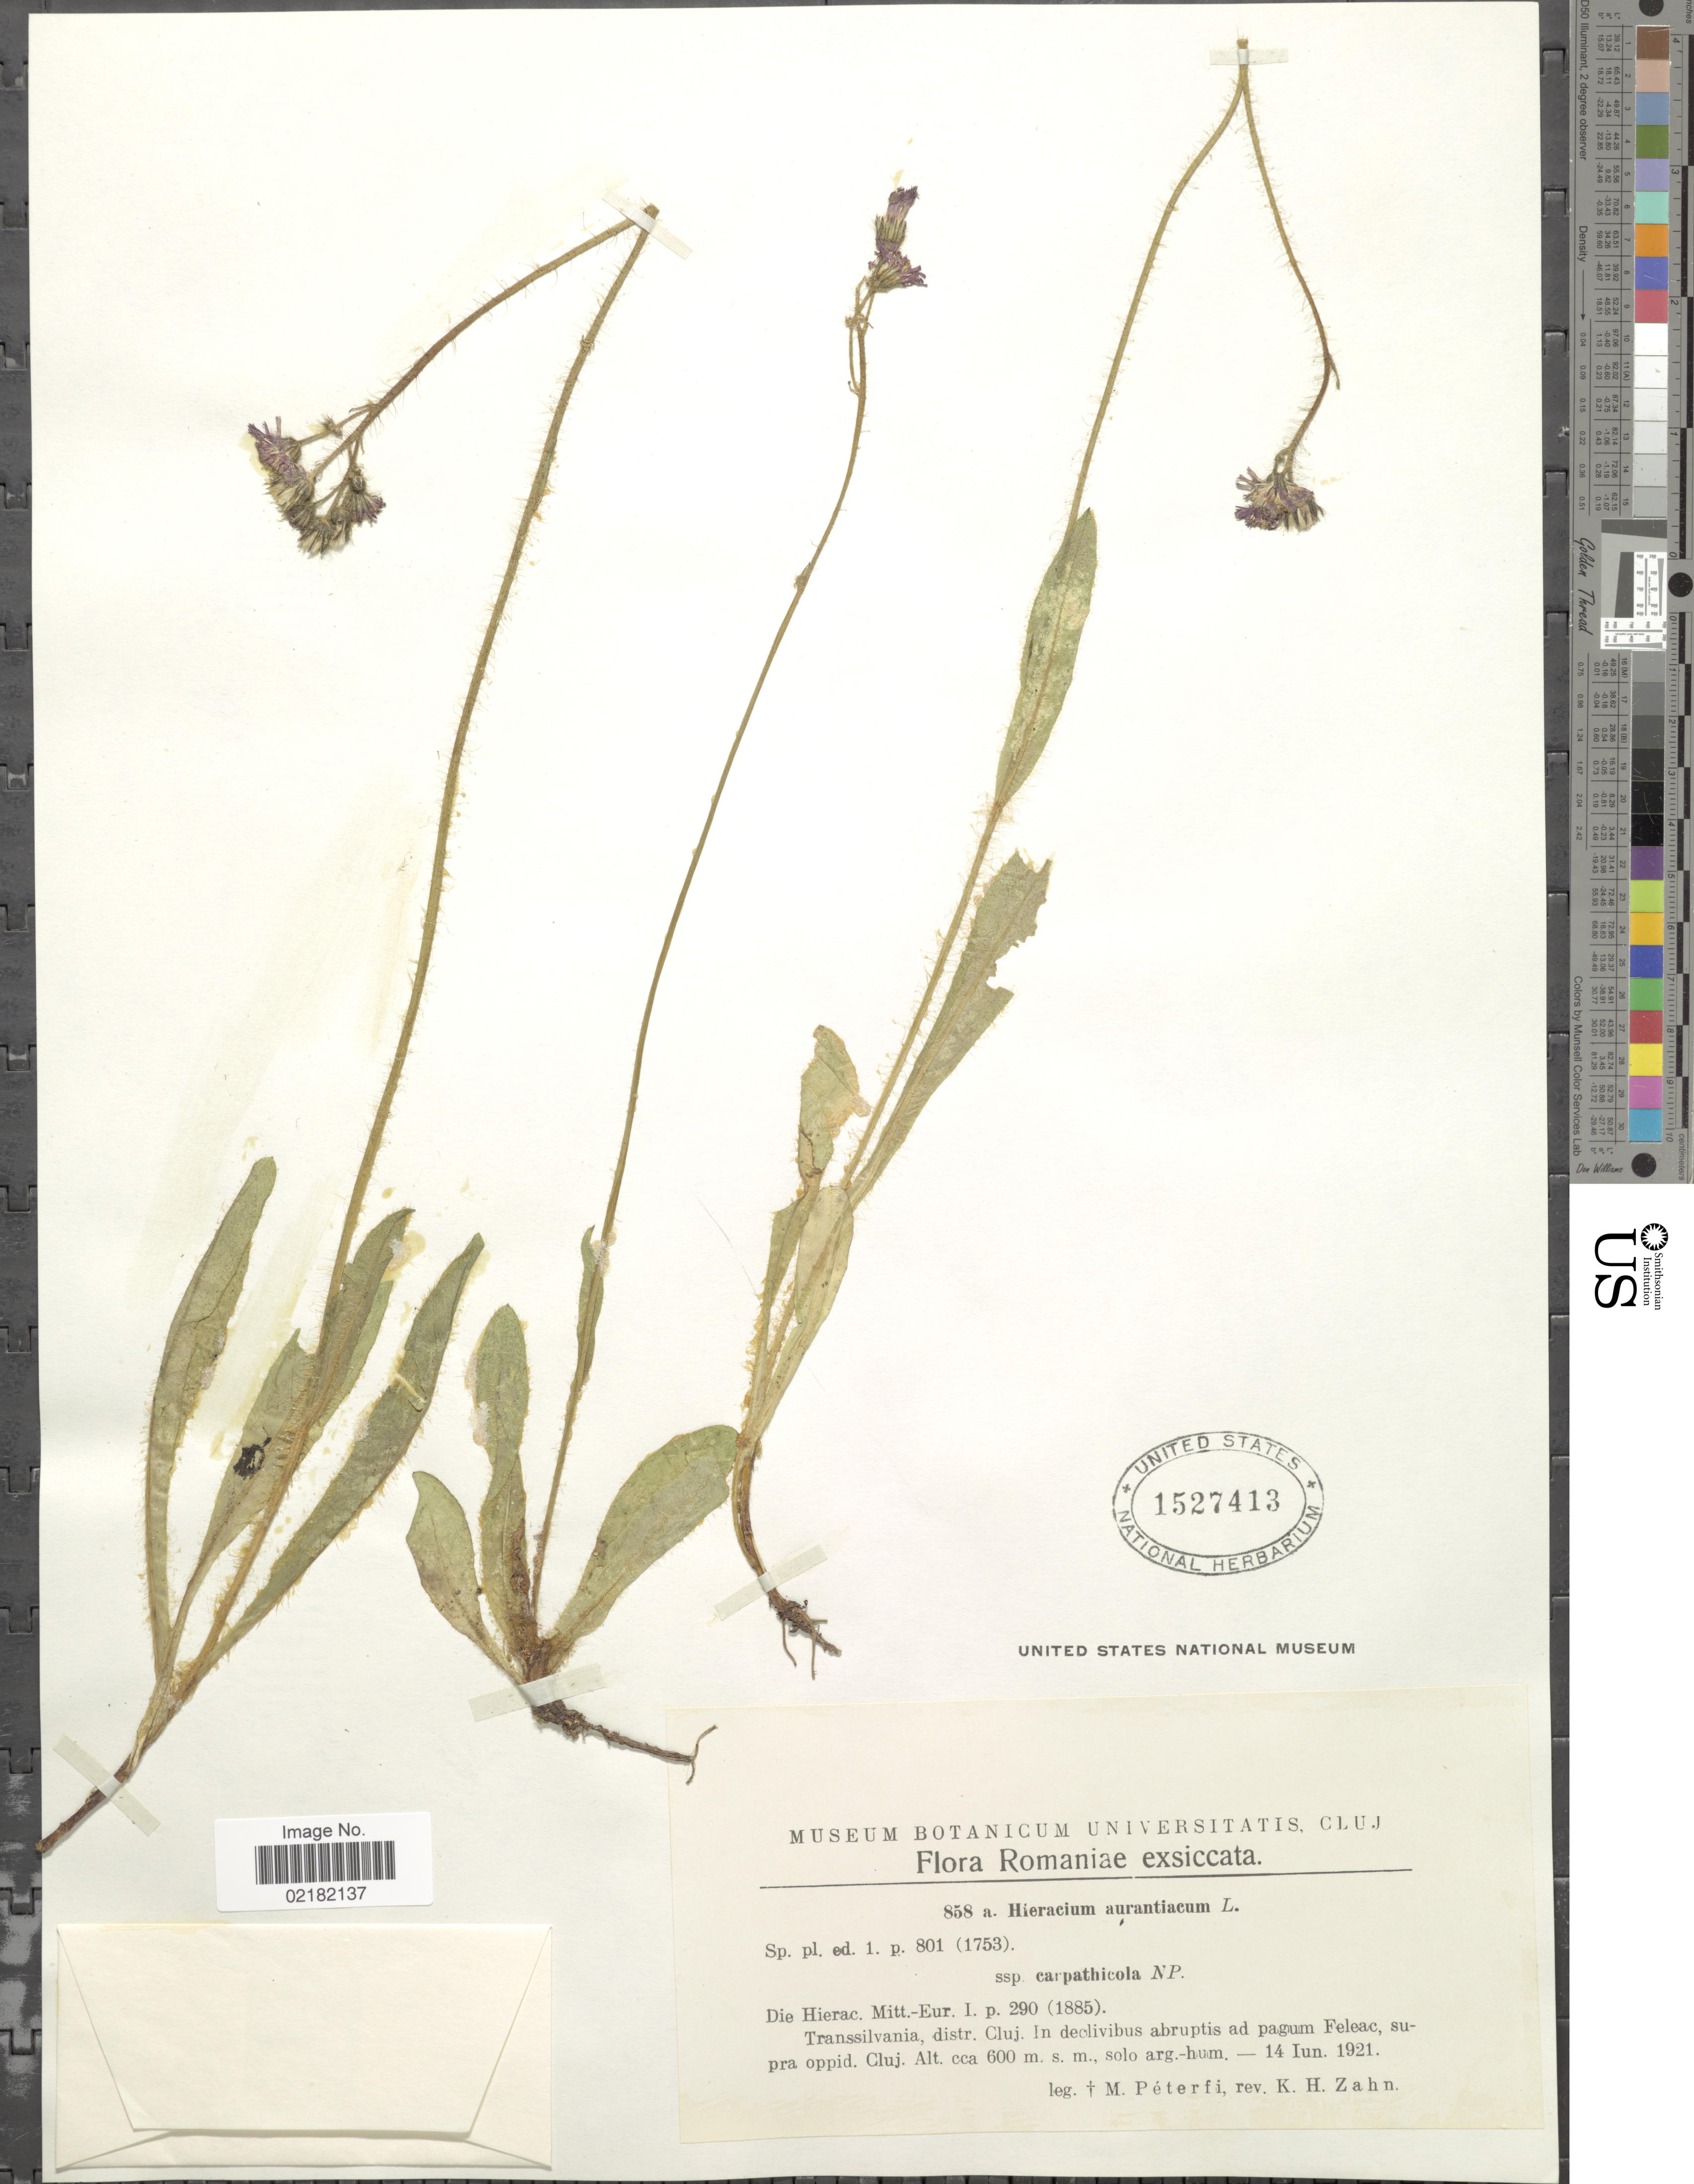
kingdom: Plantae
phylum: Tracheophyta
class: Magnoliopsida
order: Asterales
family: Asteraceae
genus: Pilosella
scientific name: Pilosella aurantiaca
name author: (L.) F.W. Schultz & Sch. Bip.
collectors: M. Péterfi & K. Zahn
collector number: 858a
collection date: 1921-06-14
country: Romania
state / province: Cluj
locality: Transsilvania, in declivibus abruptis ad pagum Feleac, supra oppid. Cluj.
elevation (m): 600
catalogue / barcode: US 1527413